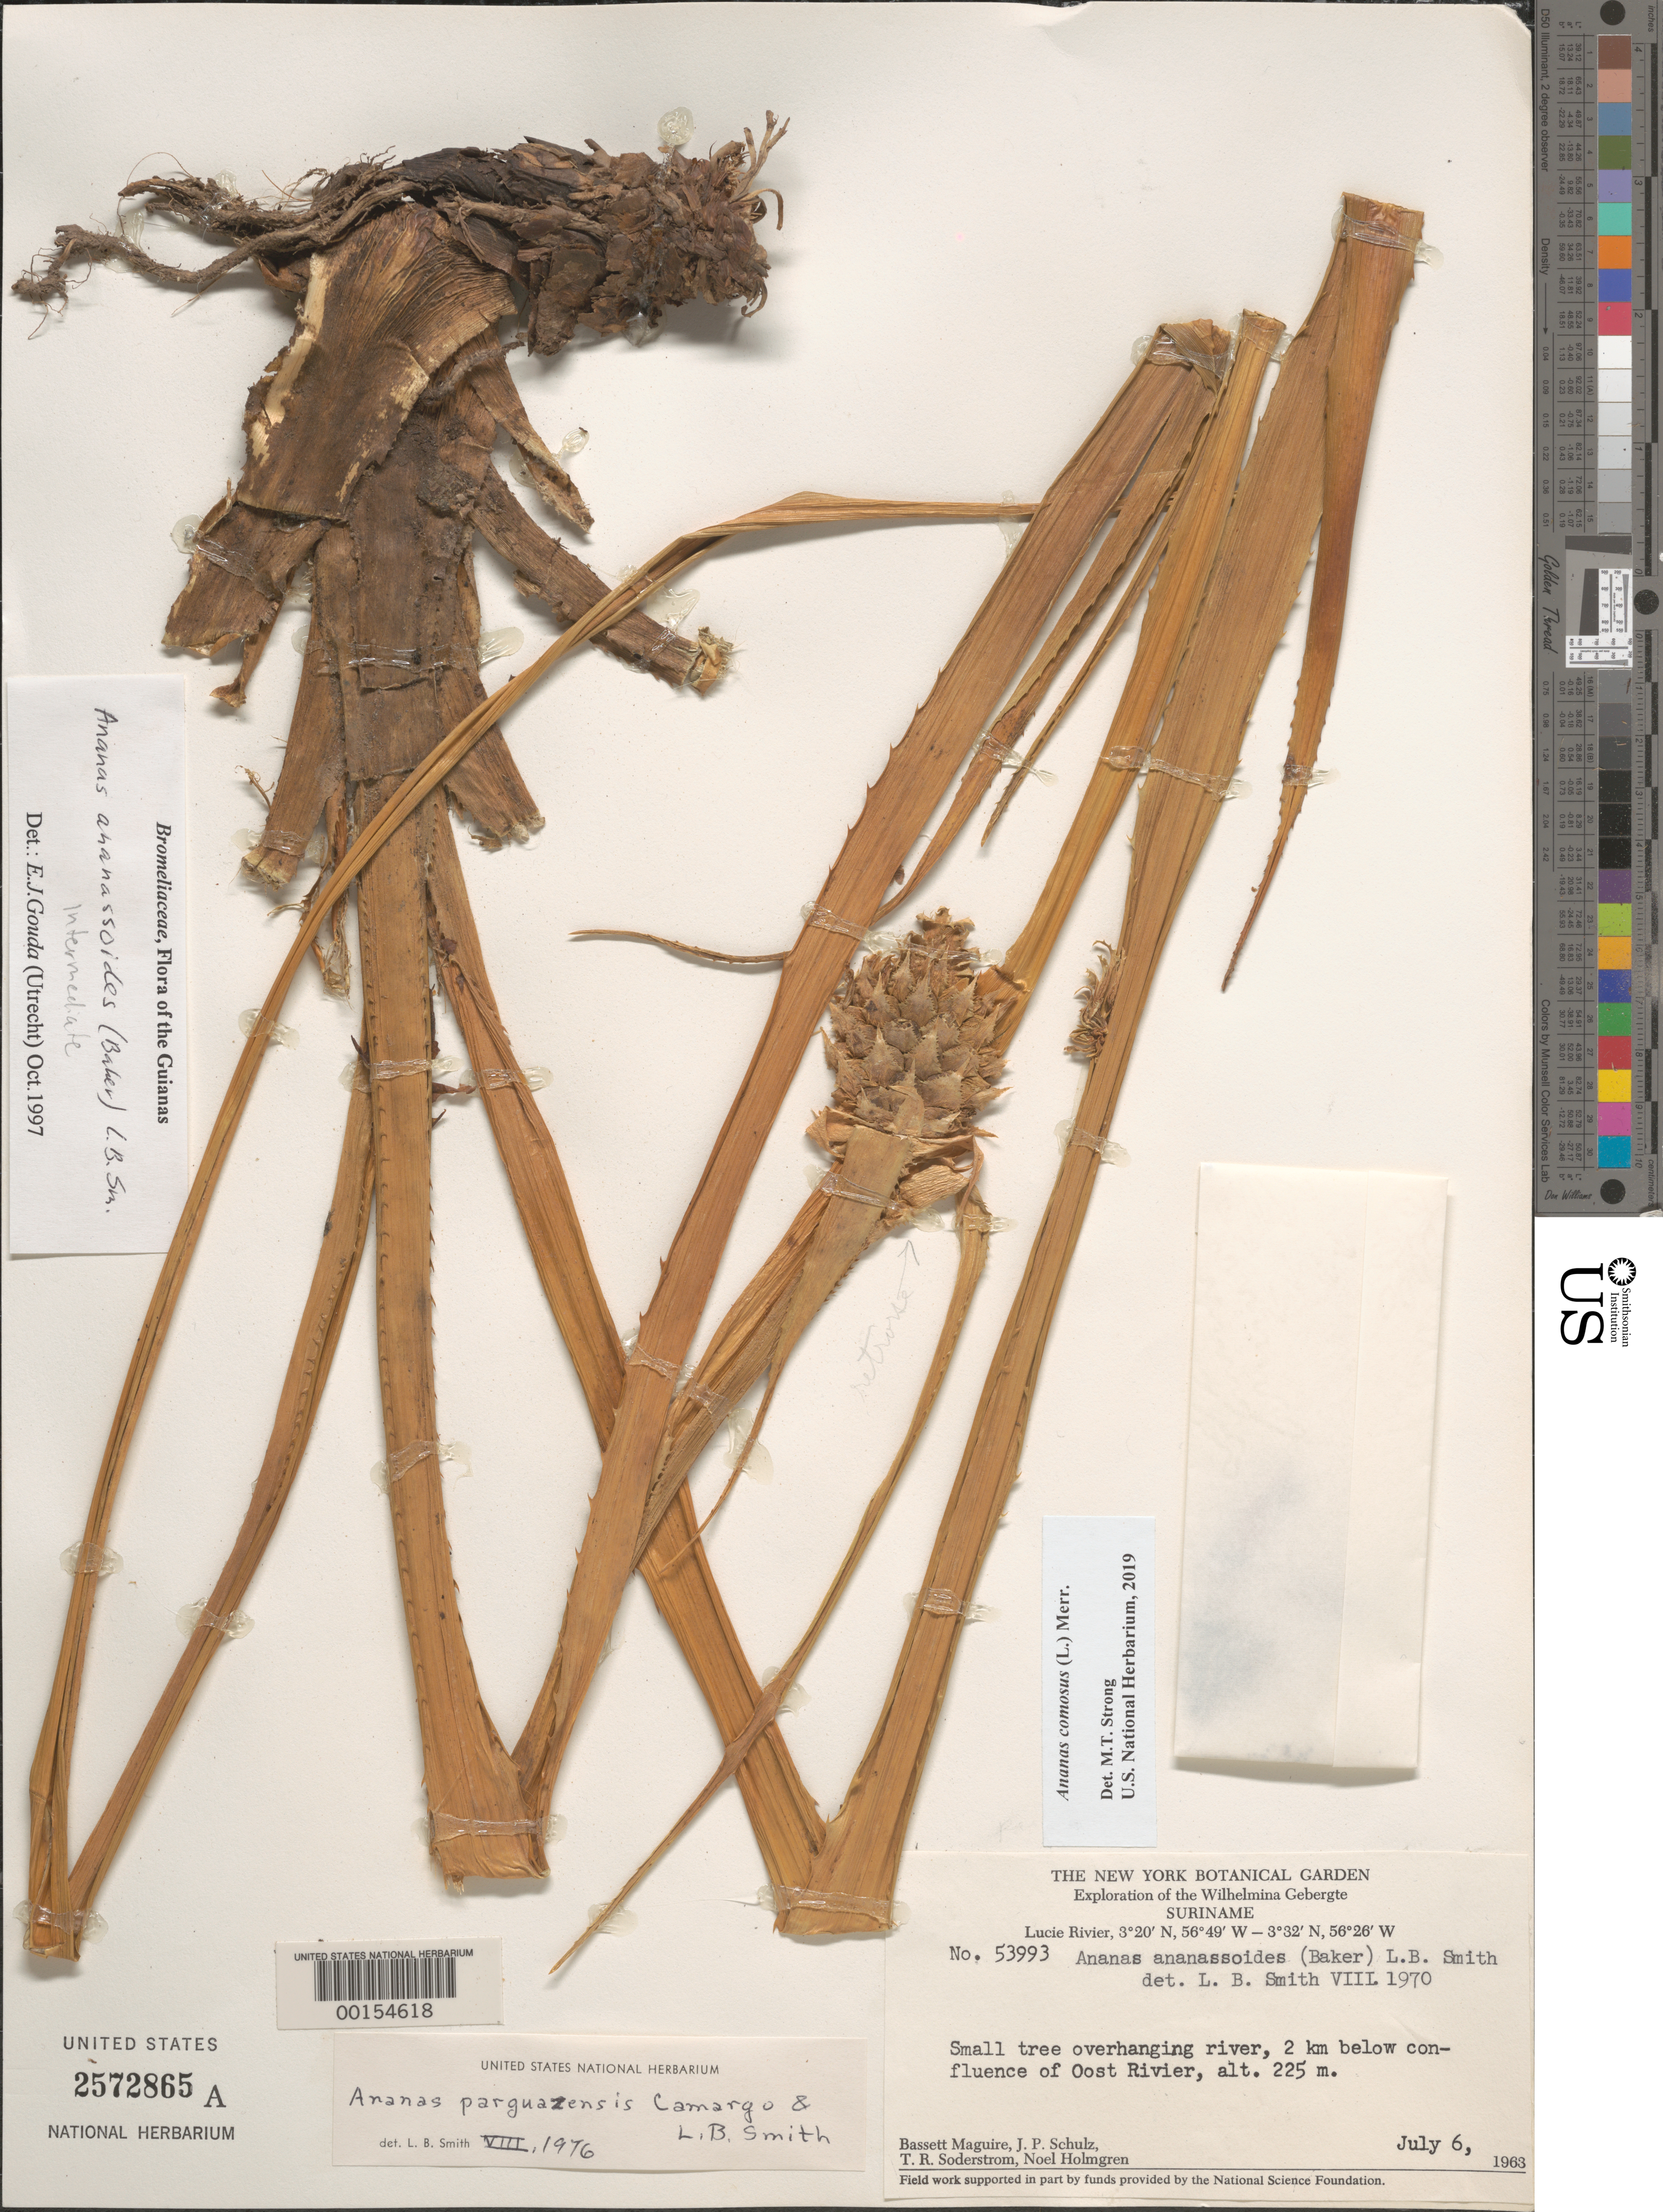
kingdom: Plantae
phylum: Tracheophyta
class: Liliopsida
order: Poales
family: Bromeliaceae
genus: Ananas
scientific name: Ananas comosus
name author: (L.) Merr.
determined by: Strong, Mark T., (BOT), Smithsonian Institution - National Museum of Natural History (UNITED STATES)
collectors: B. Maguire, J. P. Schulz, T. R. Soderstrom & N. H. Holmgren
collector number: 53993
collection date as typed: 6-Jul-63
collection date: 1963-07-06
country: Suriname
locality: Lucie R., 2 km below confluence with Oost R., Wilhelmina Gebergte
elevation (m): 225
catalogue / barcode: US 2572865A